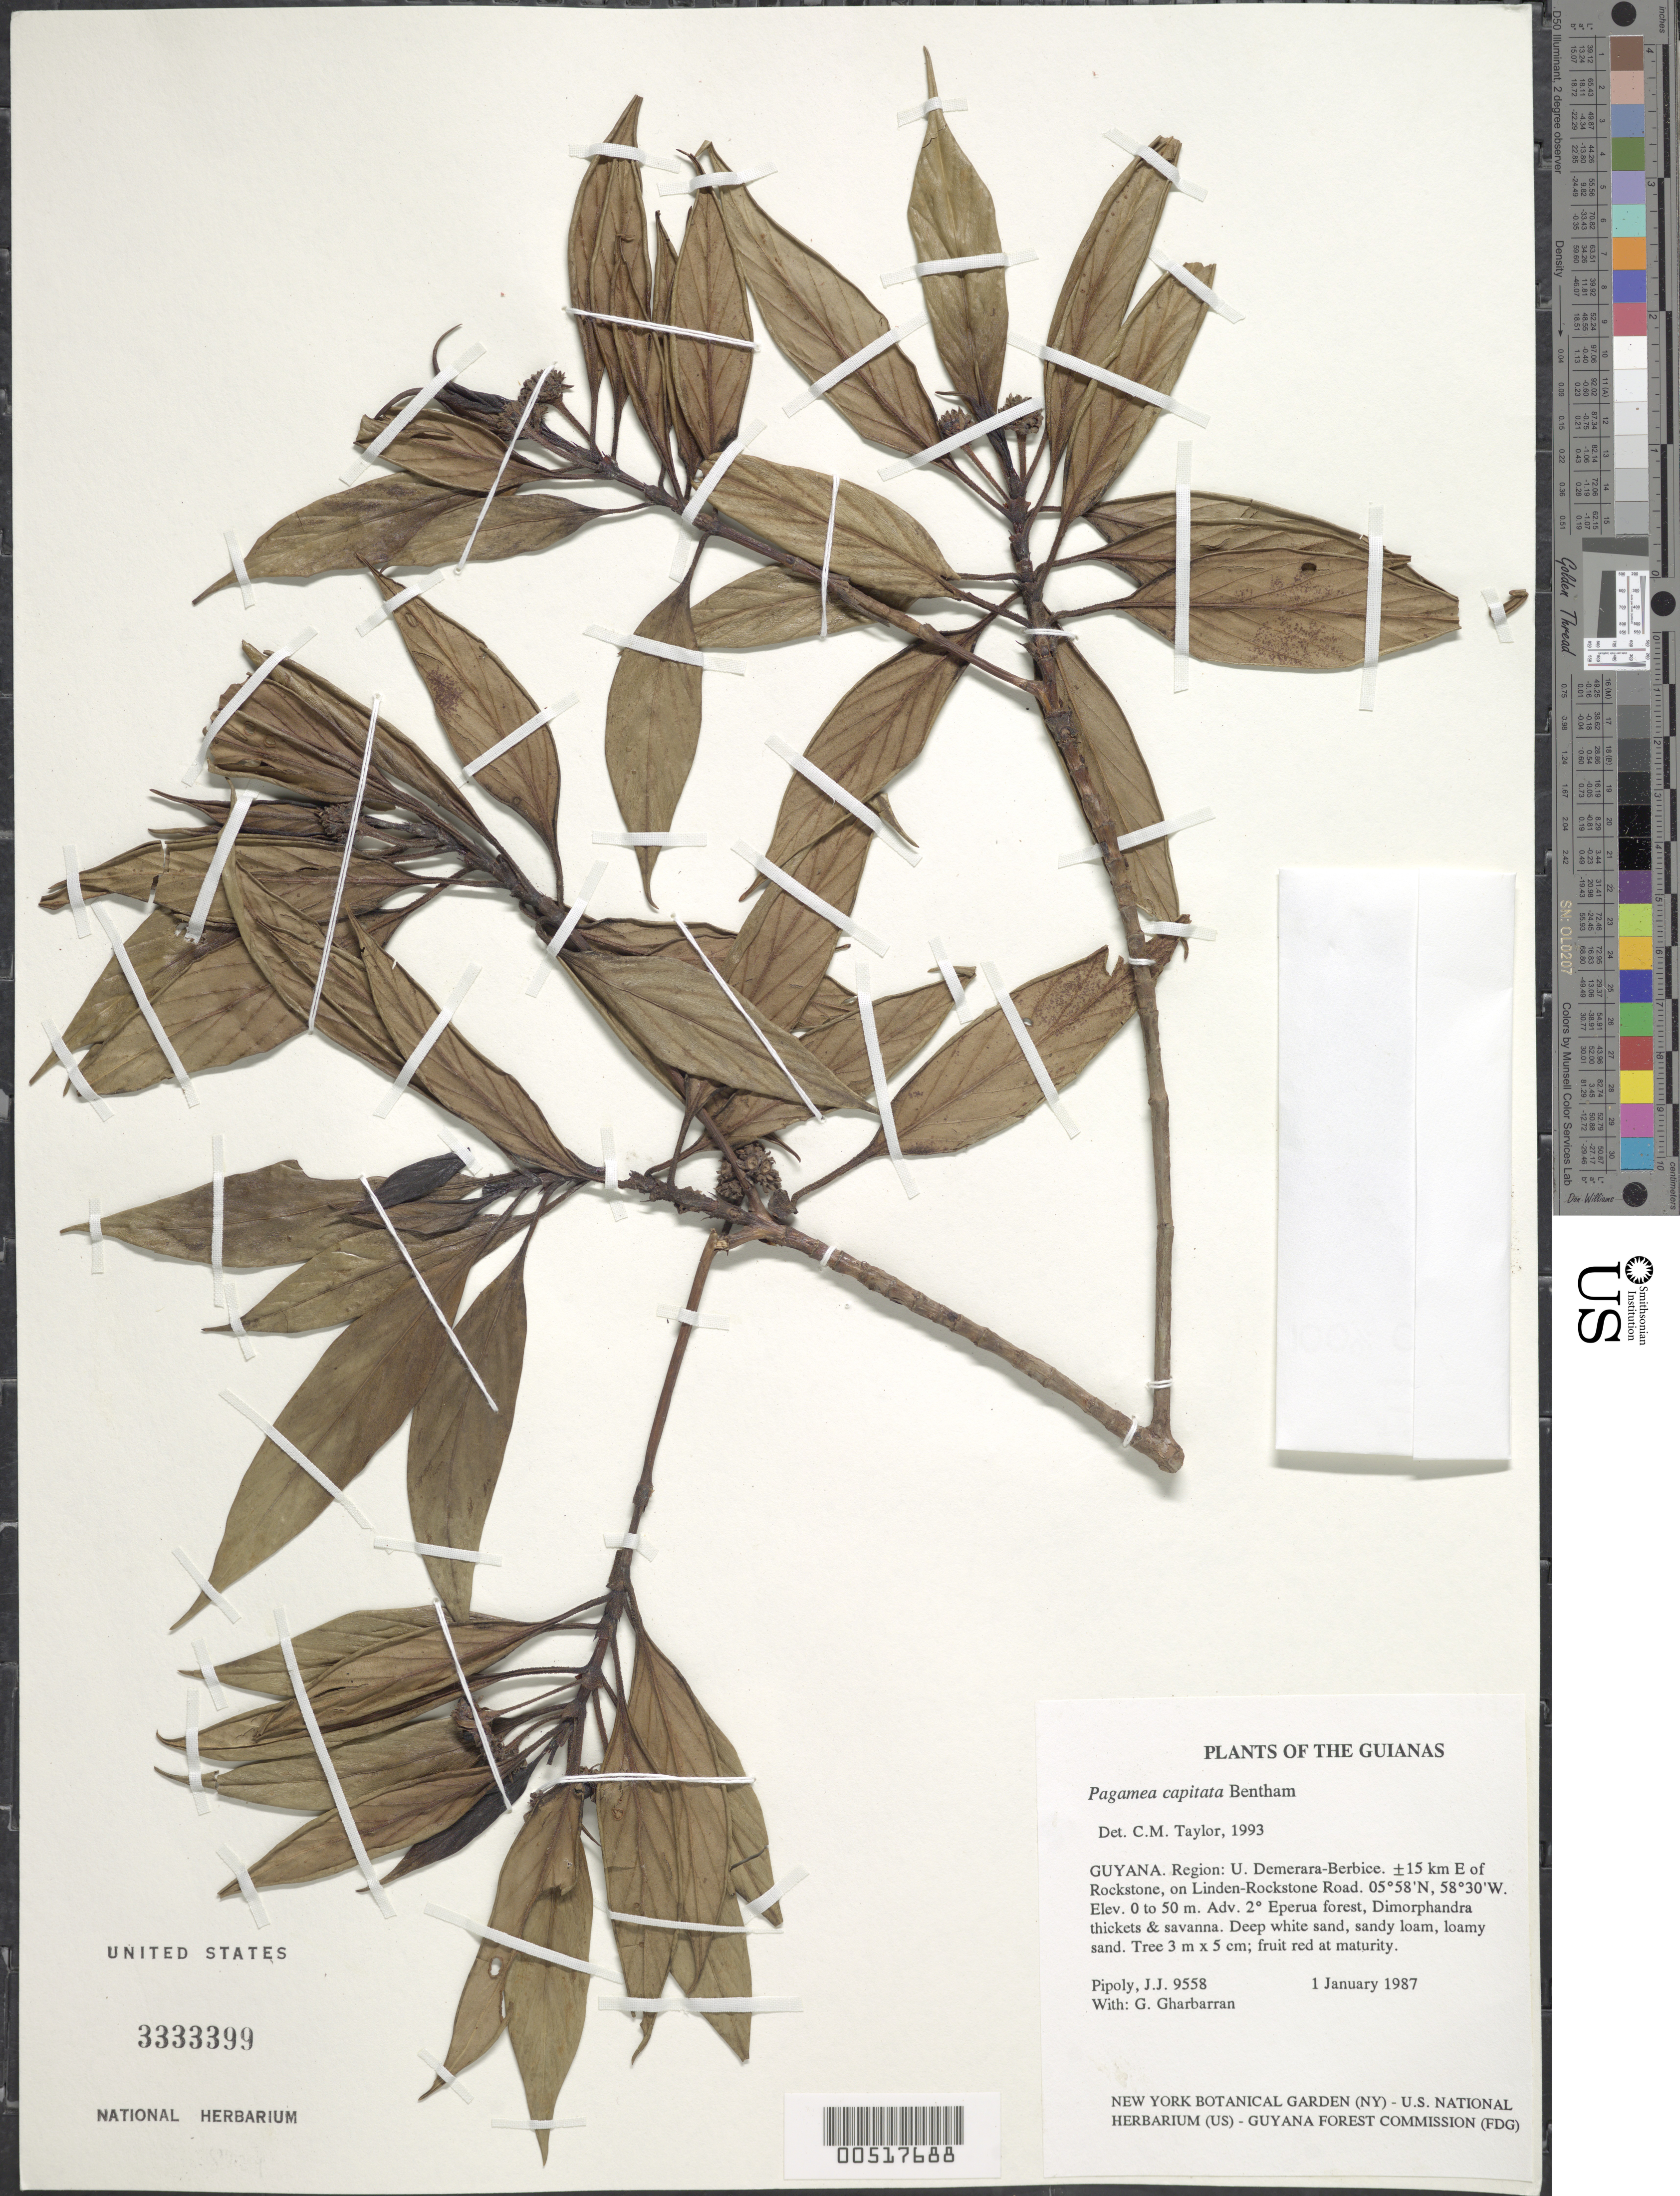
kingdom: Plantae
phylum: Tracheophyta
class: Magnoliopsida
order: Gentianales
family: Rubiaceae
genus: Pagamea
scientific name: Pagamea capitata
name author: Benth.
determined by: Taylor, Charlotte M.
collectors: J. J. Pipoly & G. Gharbarran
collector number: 9558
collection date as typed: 11 January 1987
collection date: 1987-01-11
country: Guyana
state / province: U. Demerara-Berbice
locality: ±15 km E of Rockstone, on Linden-Rockstone Road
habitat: Adv. secondary Eperua forest, Dimorphandra thickets & savanna. Deep white sand, sandy loam, loamy sand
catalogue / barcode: US 3333399